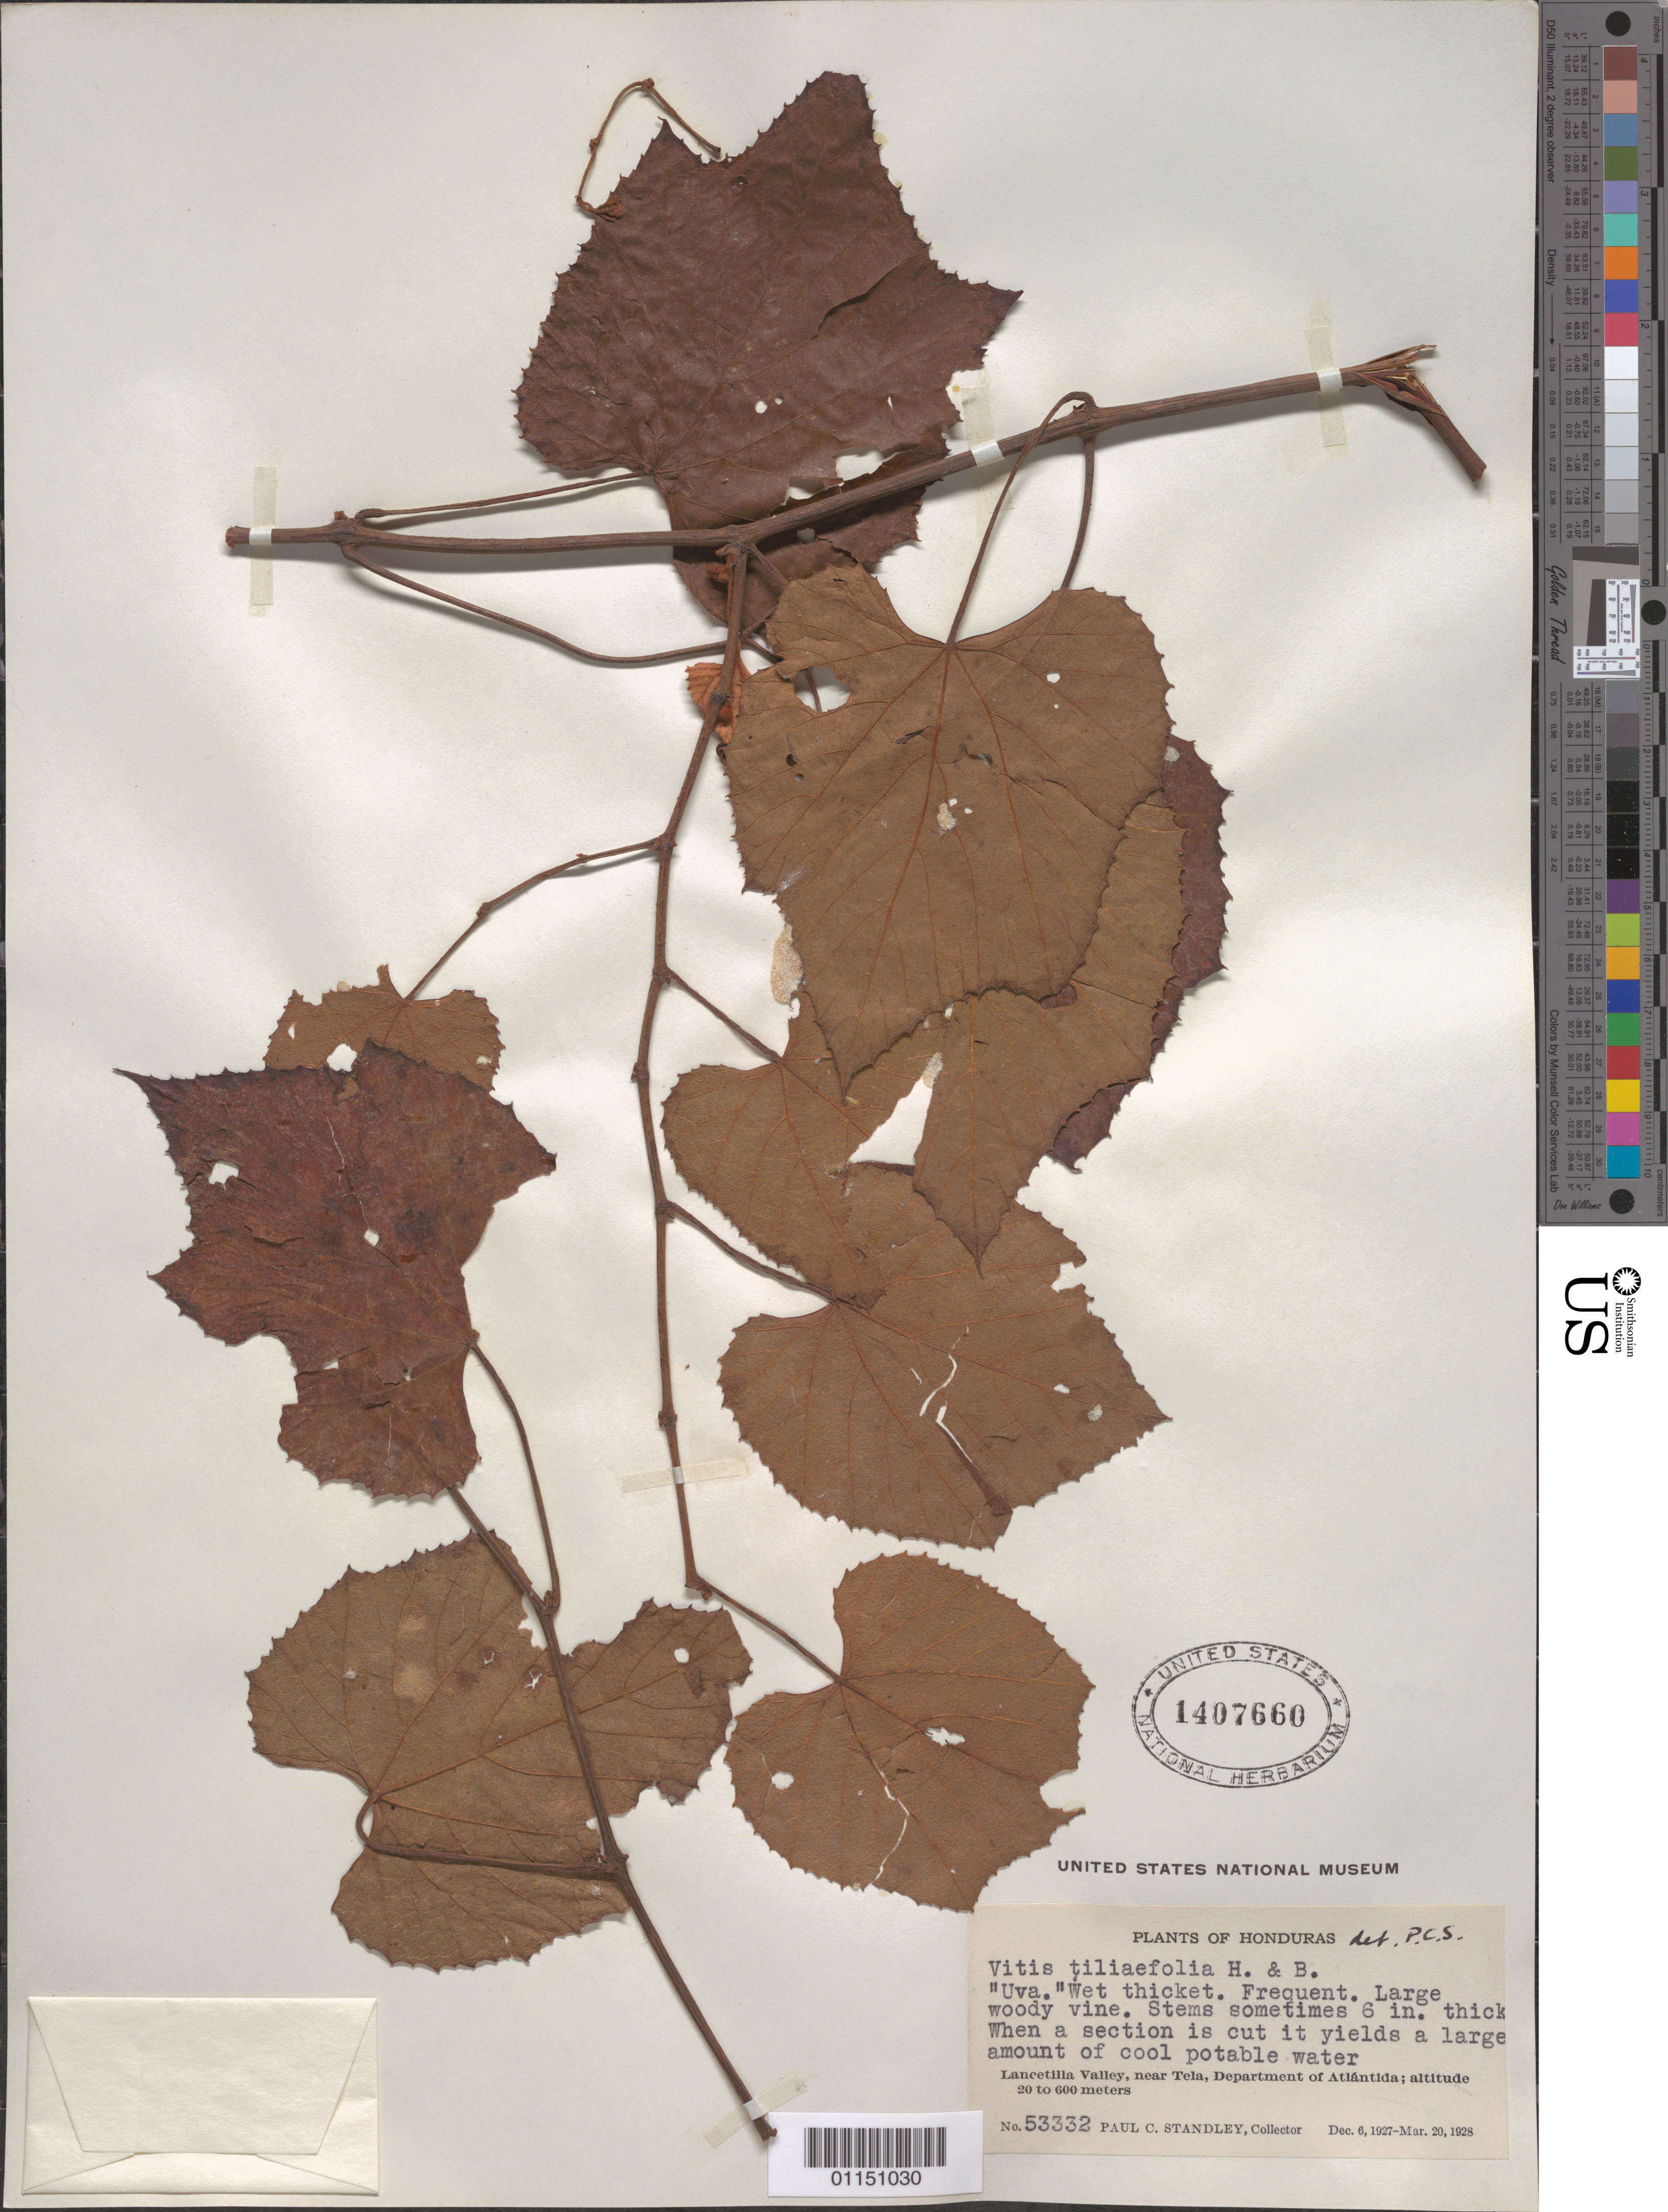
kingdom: Plantae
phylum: Tracheophyta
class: Magnoliopsida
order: Vitales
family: Vitaceae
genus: Vitis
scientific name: Vitis tiliaefolia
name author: Willd.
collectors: P. C. Standley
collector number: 53332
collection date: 1927-12-06/1928-03-20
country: Honduras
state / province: Atlántida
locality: Lancetilla Valley, near Tela.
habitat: Wet thicket. Frequent. Large woody vine.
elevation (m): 20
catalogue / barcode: US 1407660